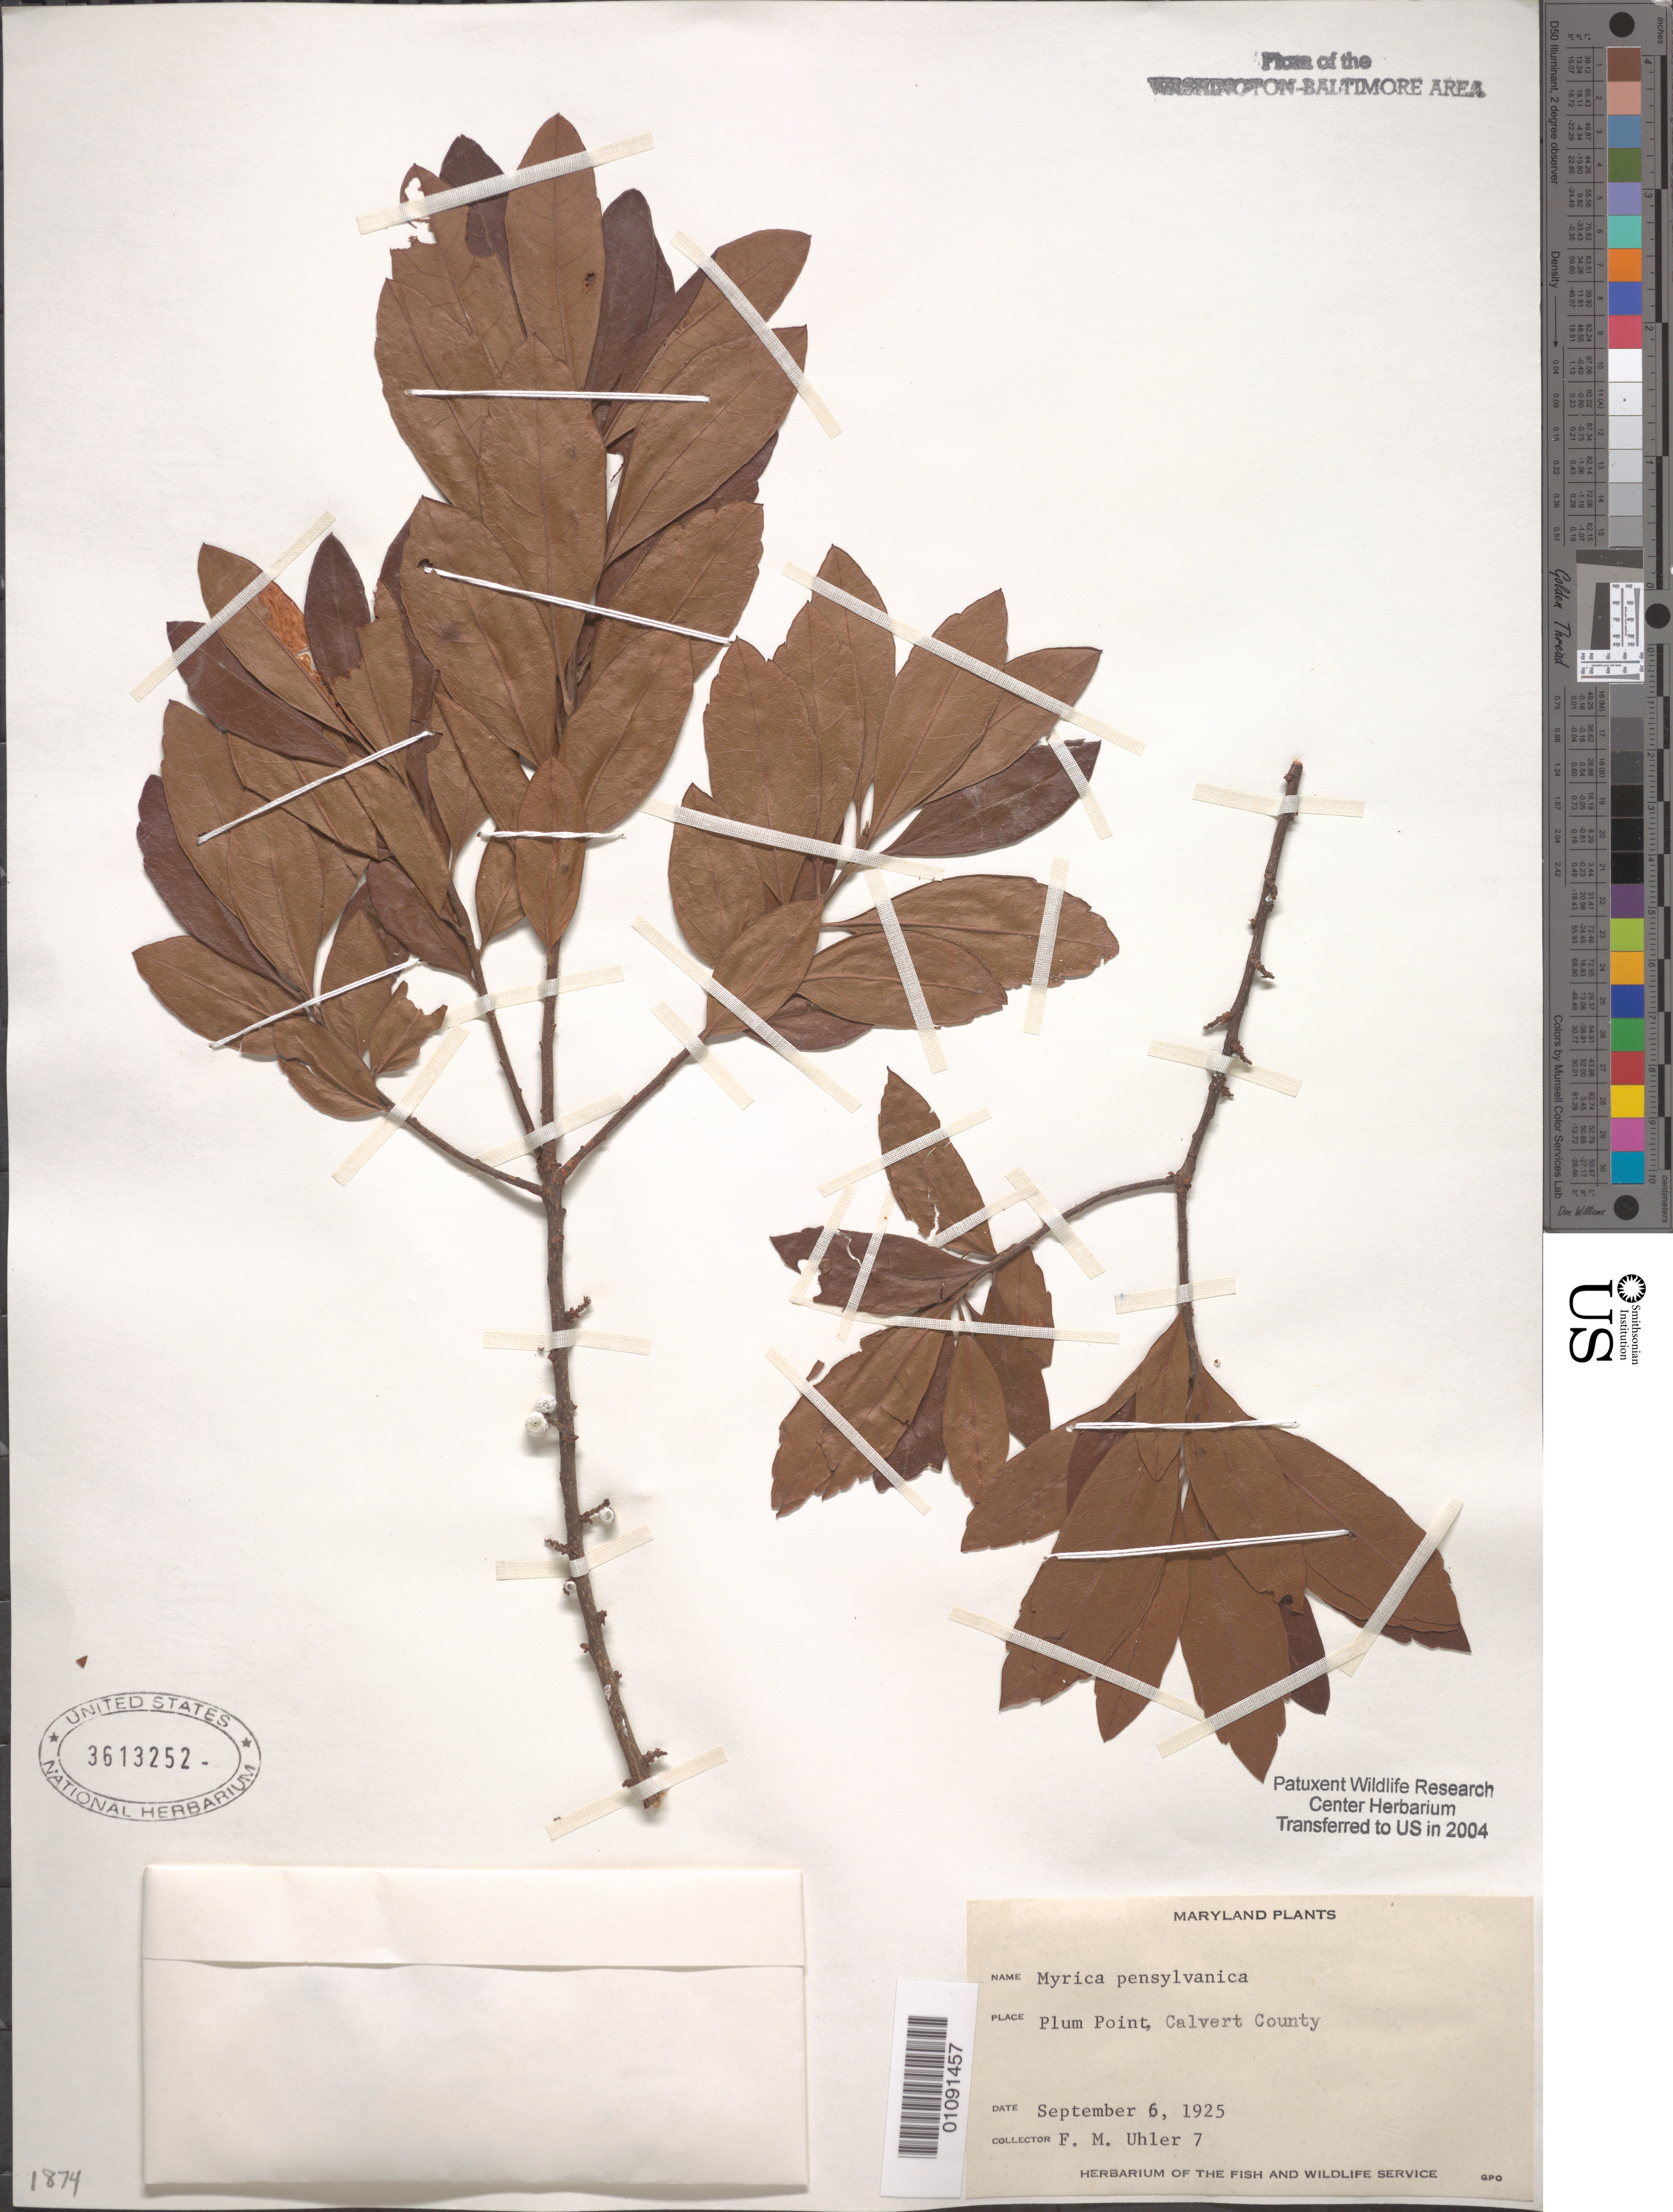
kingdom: Plantae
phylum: Tracheophyta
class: Magnoliopsida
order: Fagales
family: Myricaceae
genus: Morella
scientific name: Morella pensylvanica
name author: (Mirb.) Kartesz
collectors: F. M. Uhler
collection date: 1925-09-06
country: United States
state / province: Maryland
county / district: Calvert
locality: Plum Point.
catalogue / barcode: US 3613252